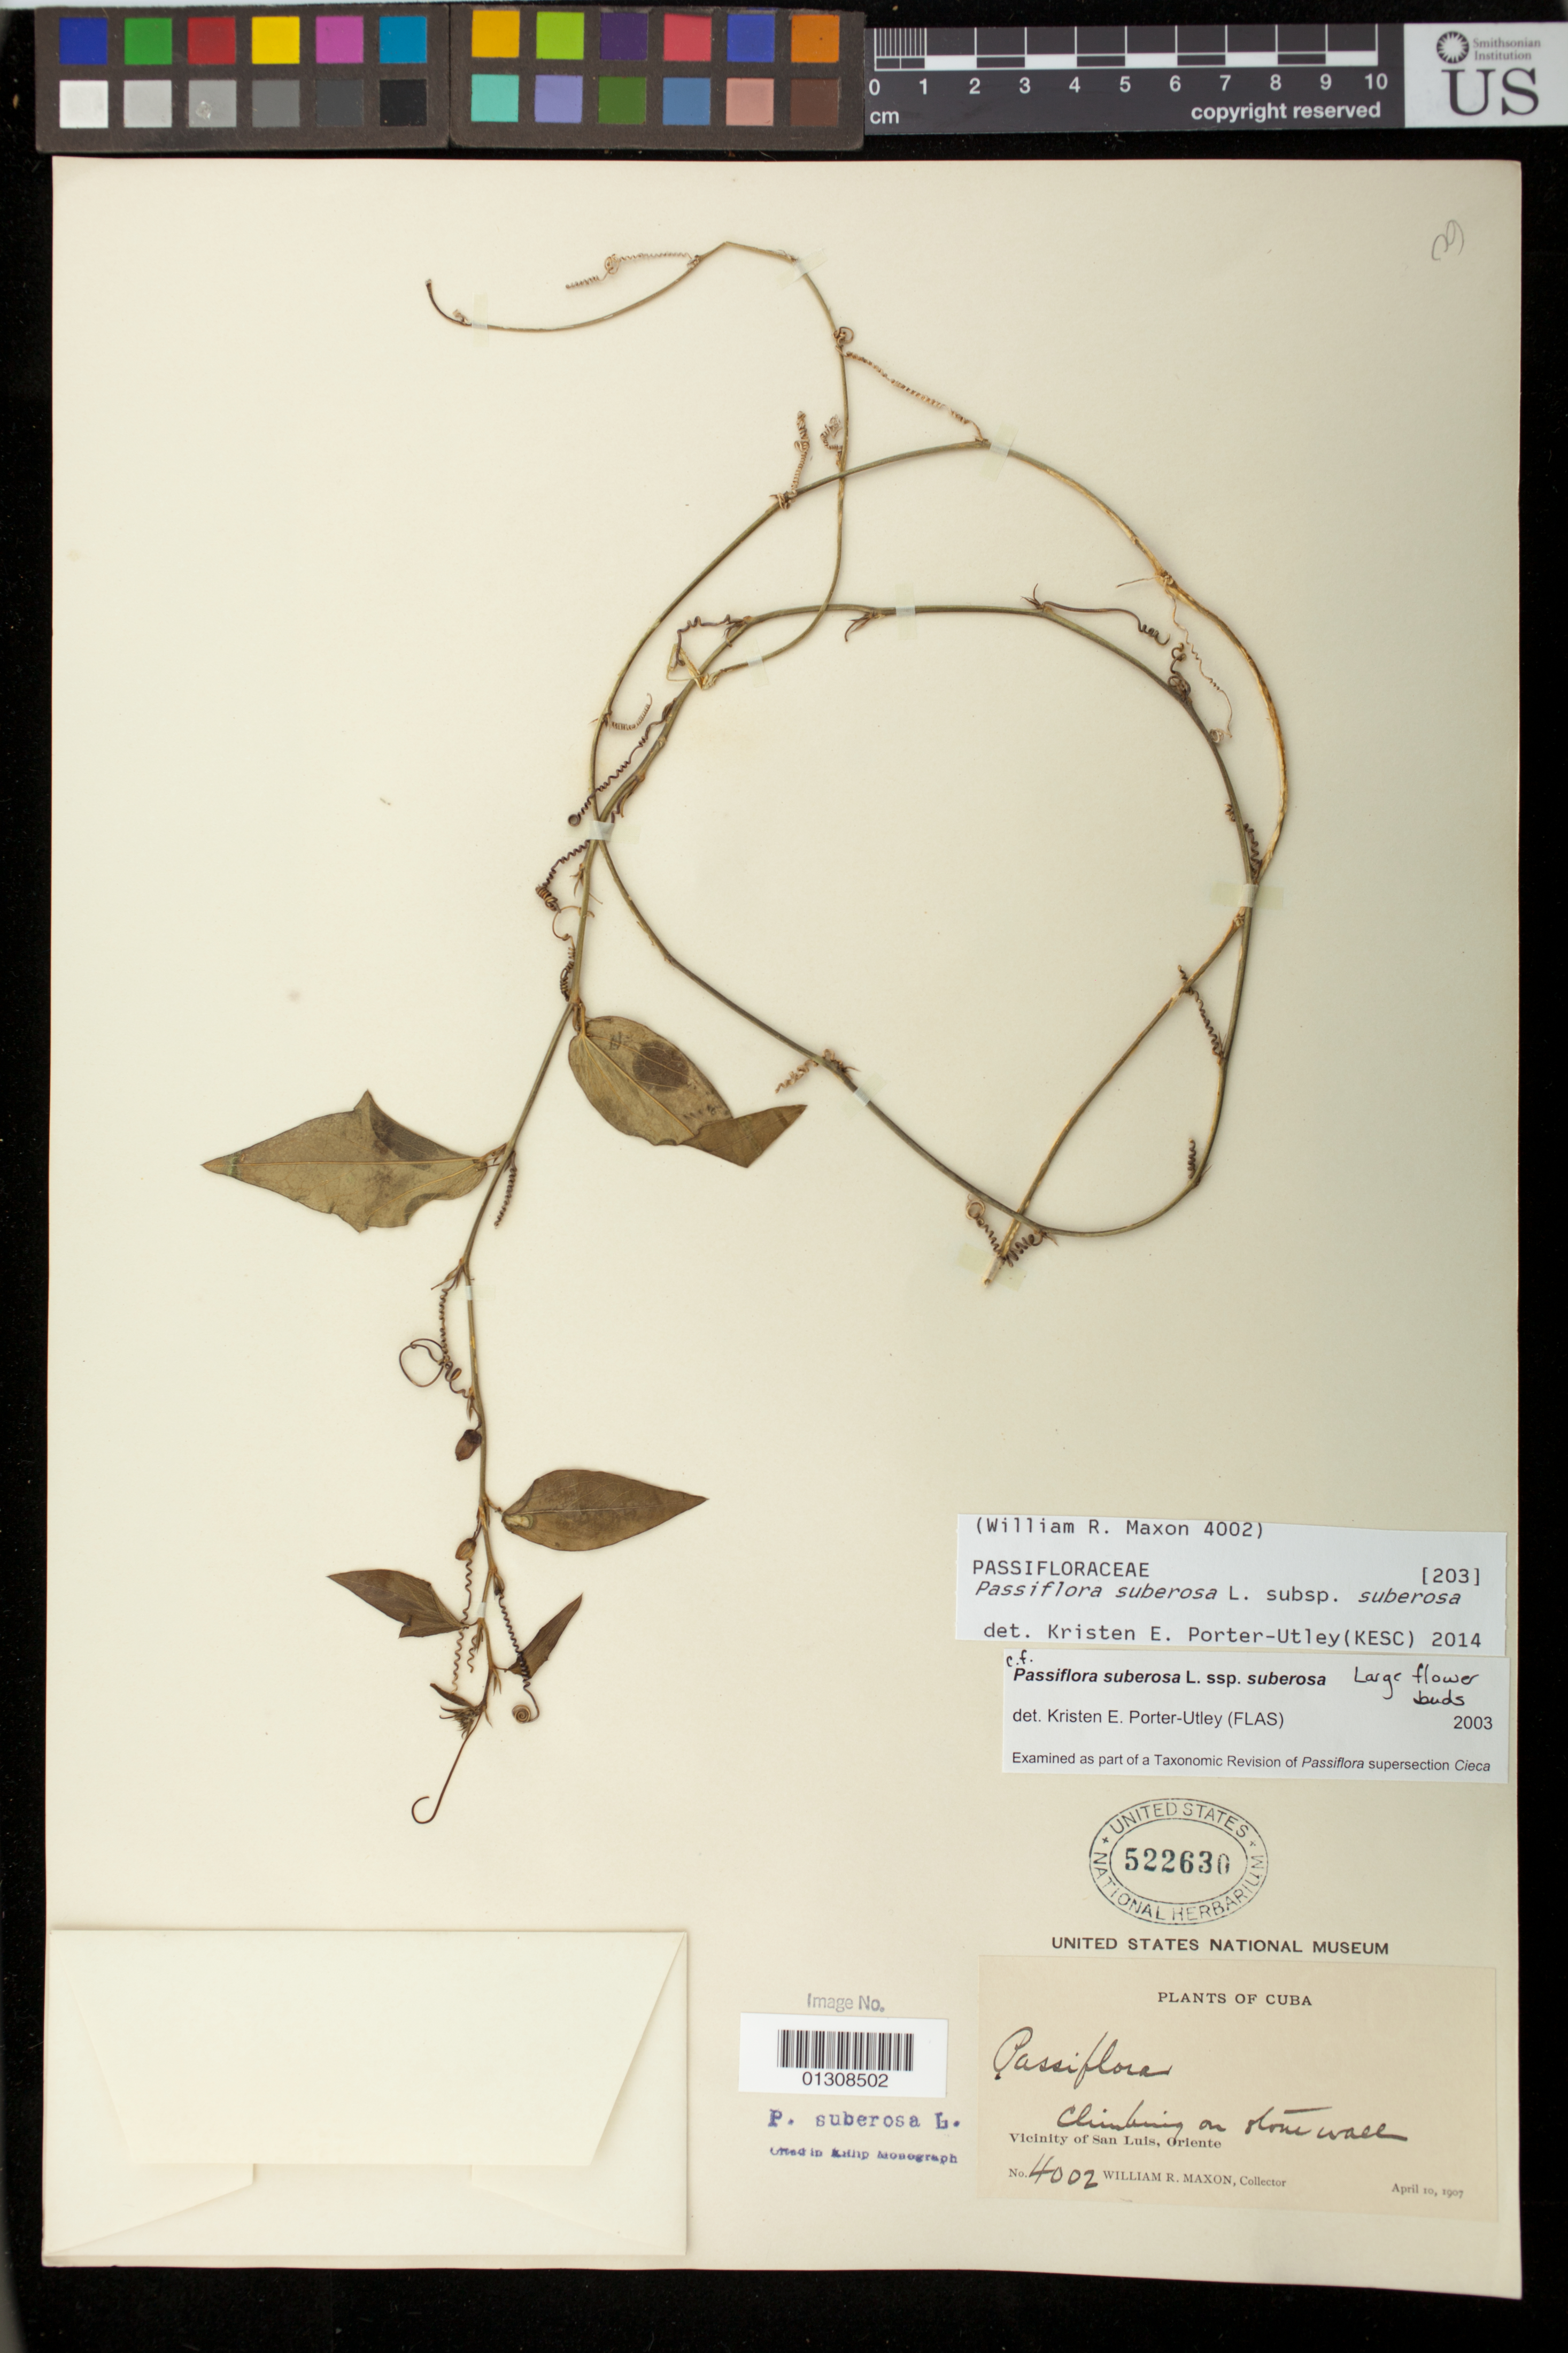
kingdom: Plantae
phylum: Tracheophyta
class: Magnoliopsida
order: Malpighiales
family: Passifloraceae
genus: Passiflora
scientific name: Passiflora suberosa subsp. suberosa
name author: L.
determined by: Porter-Utley, K. E.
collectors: W. R. Maxon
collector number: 4002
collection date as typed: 10 Apr 1907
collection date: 1907-04-10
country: Cuba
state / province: Oriente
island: Cuba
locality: San Luis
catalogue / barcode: US 522630